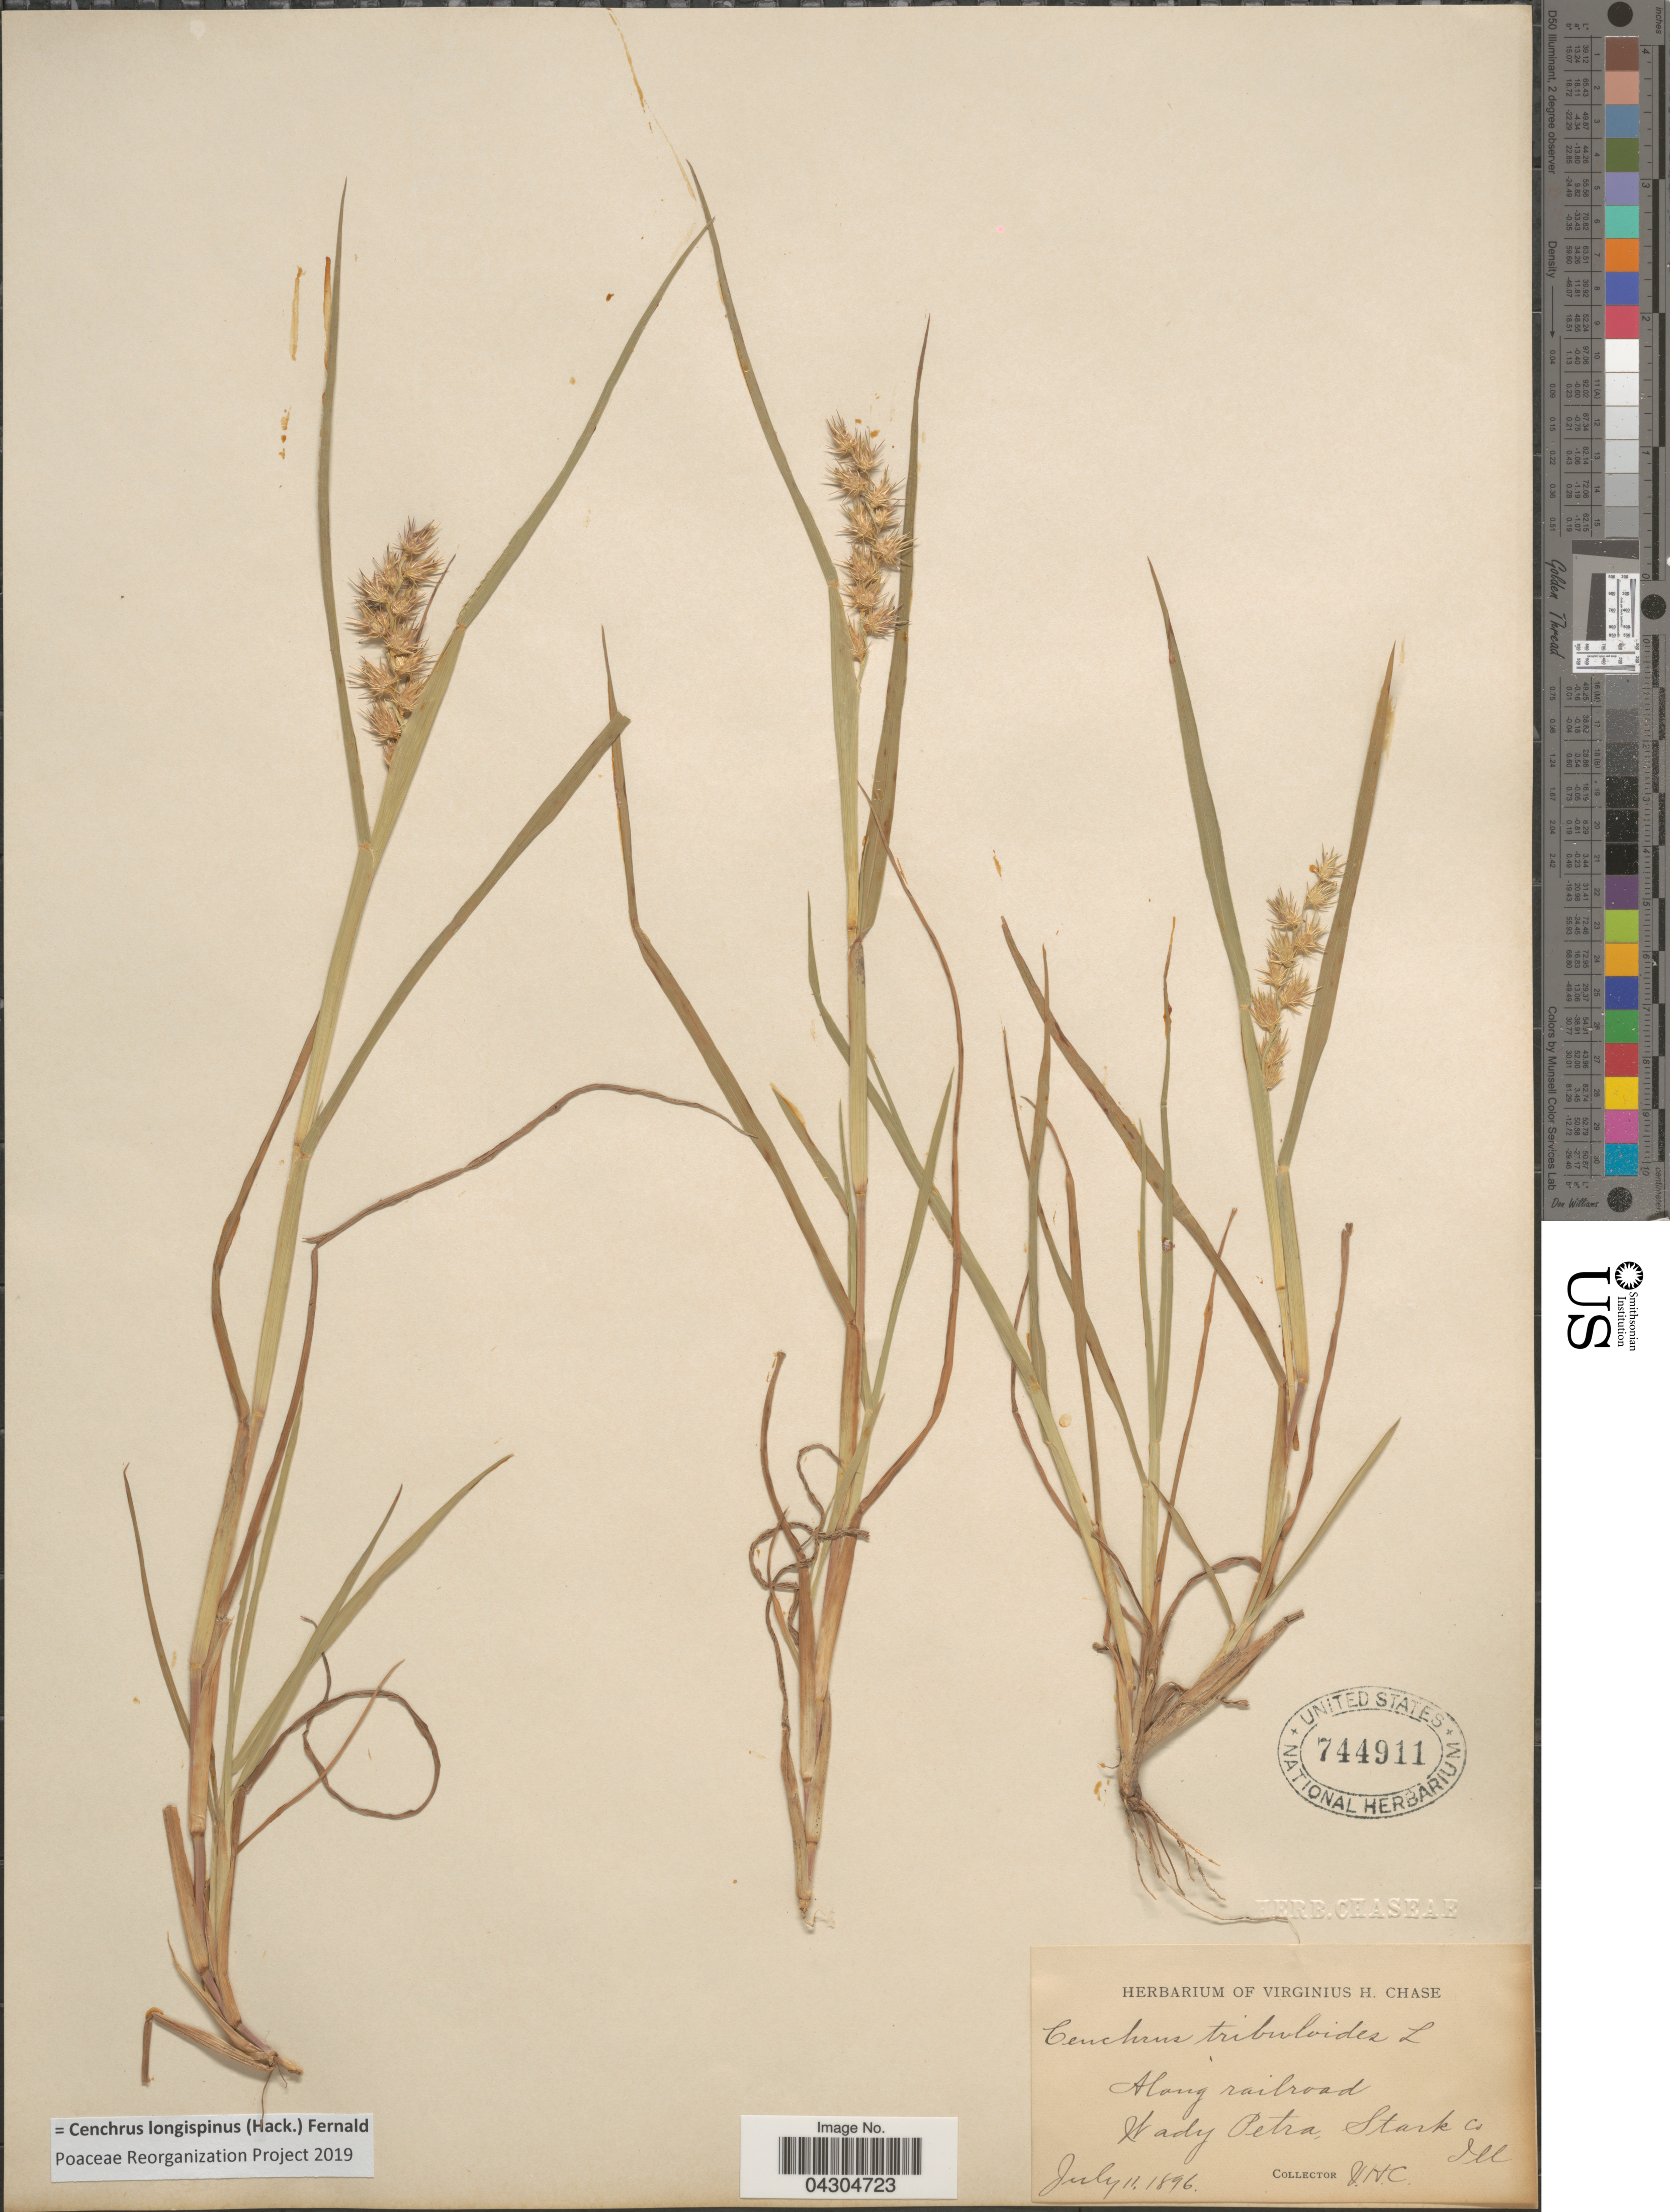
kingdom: Plantae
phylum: Tracheophyta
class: Liliopsida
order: Poales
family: Poaceae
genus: Cenchrus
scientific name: Cenchrus longispinus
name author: (Hack.) Fernald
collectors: V. H. Chase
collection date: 1896-07-11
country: United States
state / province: Illinois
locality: Along railroad. Wady Petra, Stark Co.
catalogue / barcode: US 744911